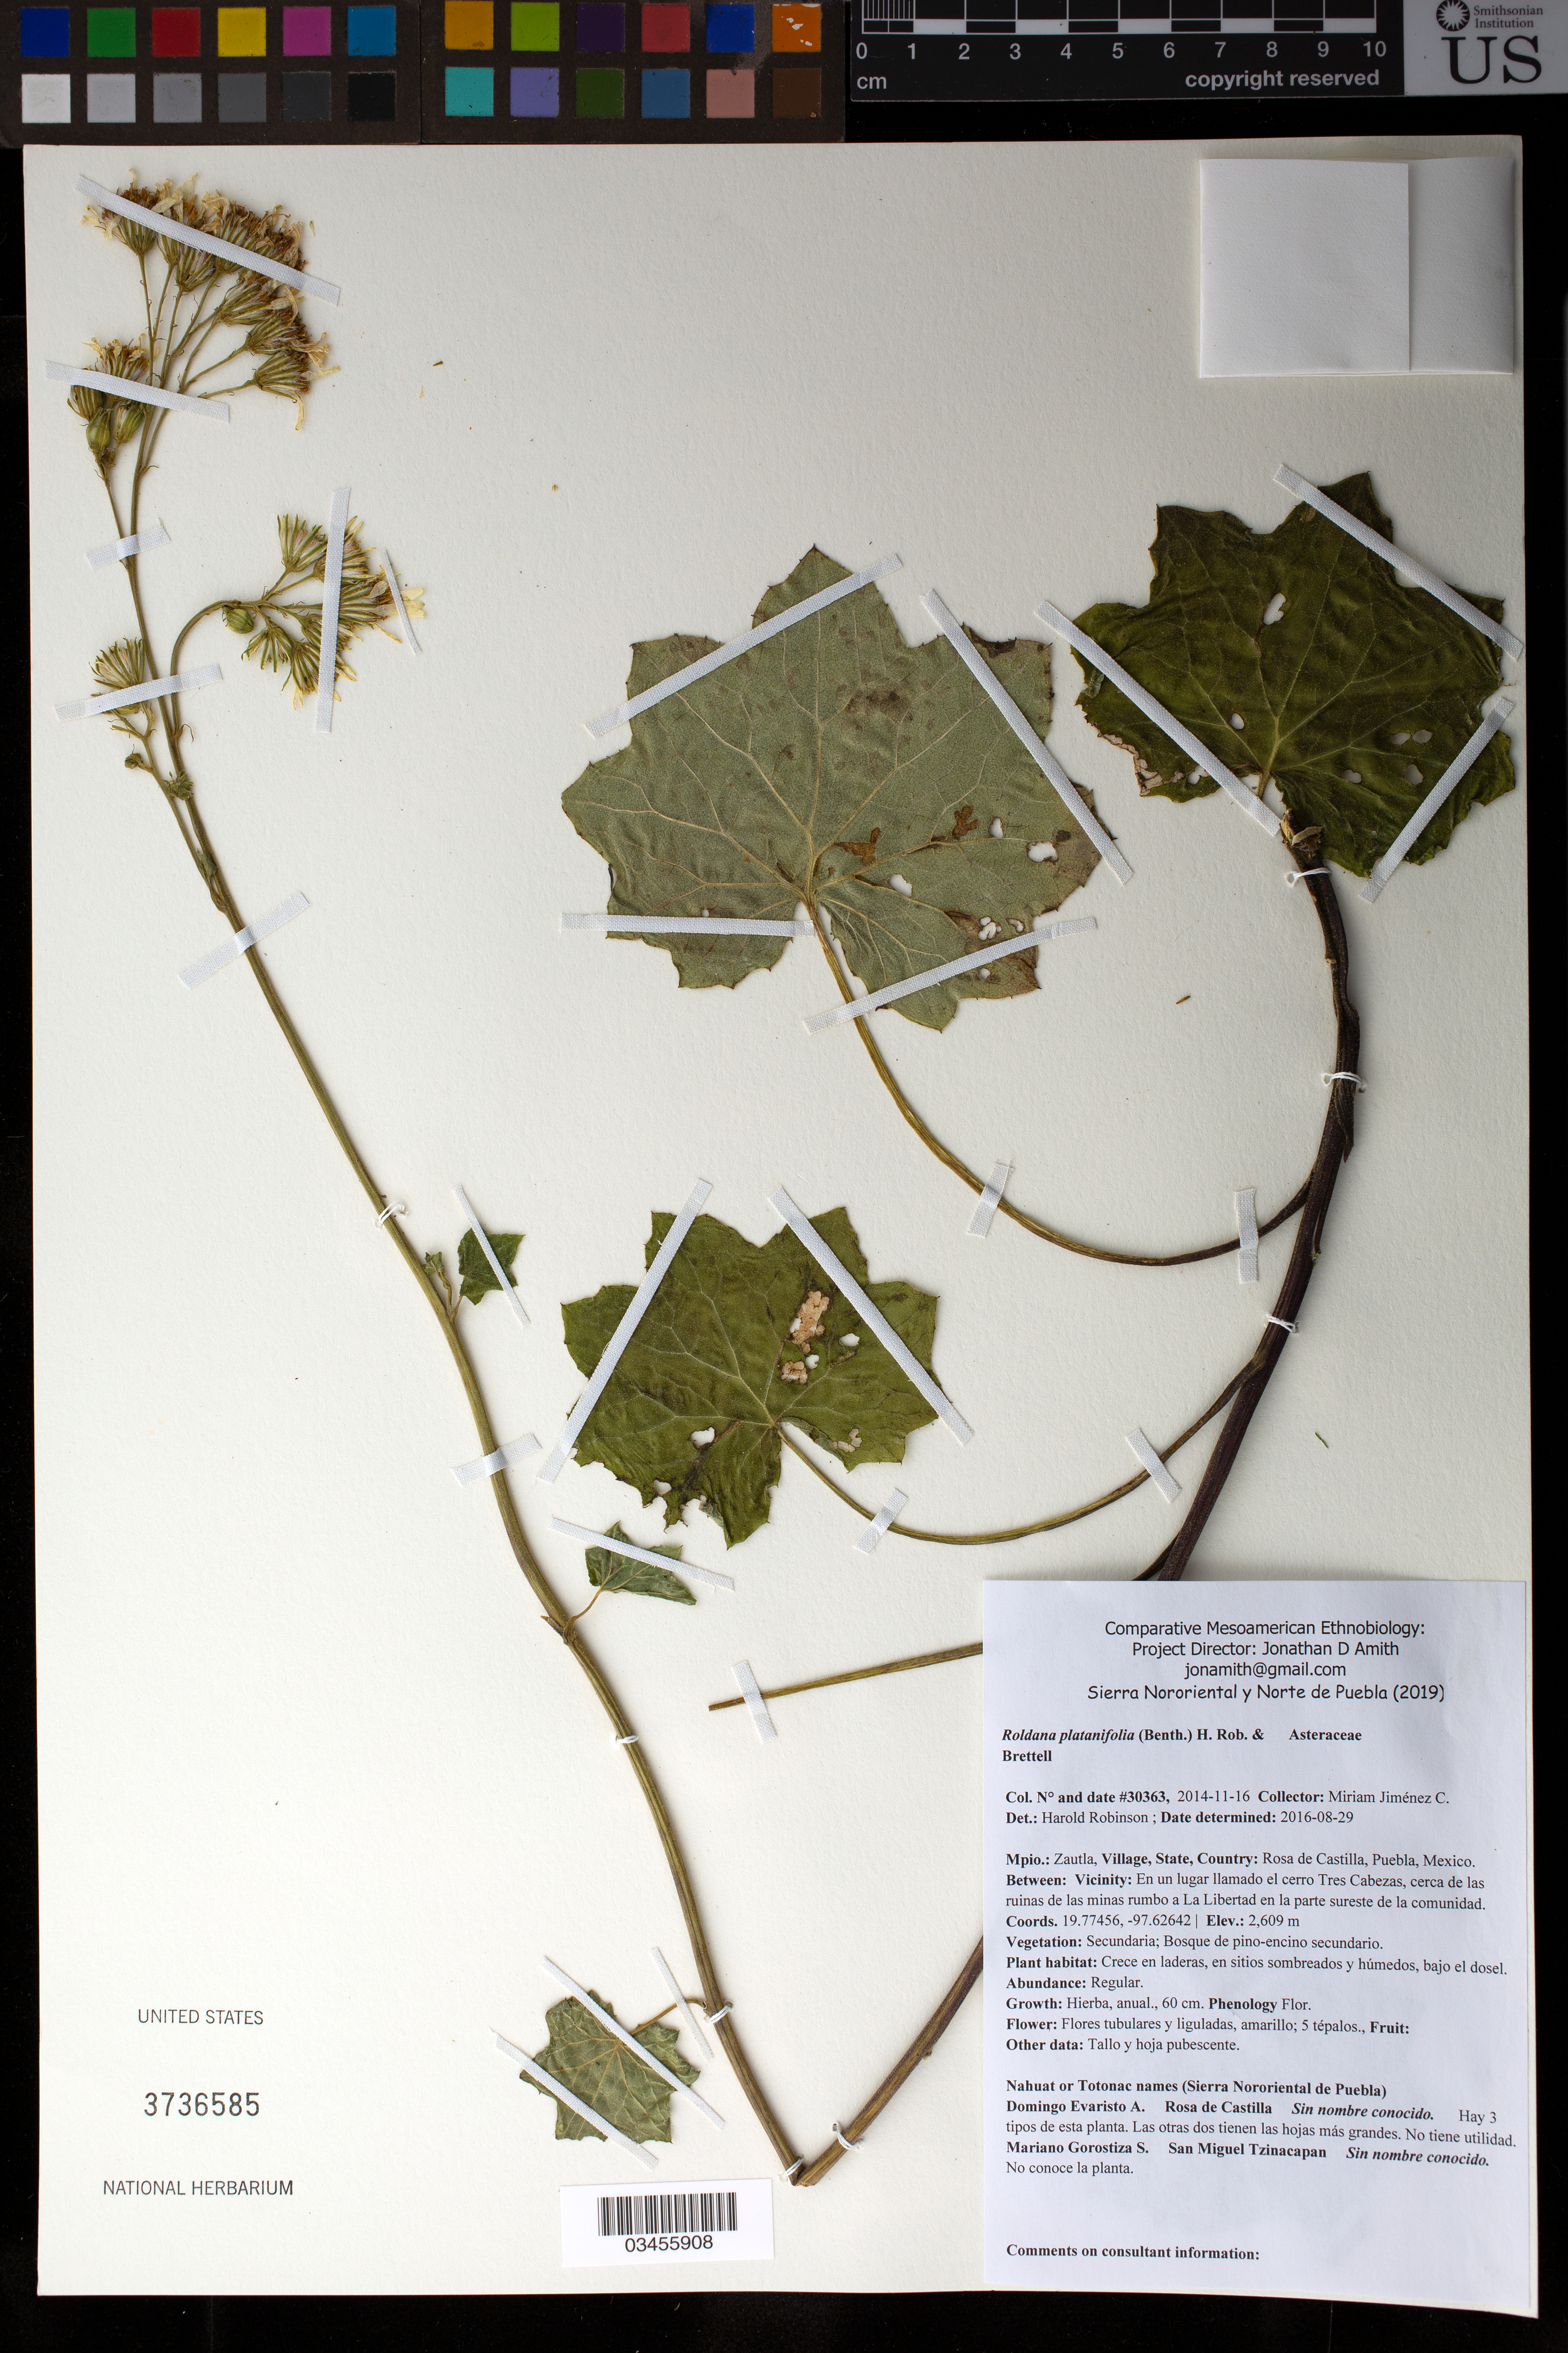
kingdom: Plantae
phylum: Tracheophyta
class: Magnoliopsida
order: Asterales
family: Asteraceae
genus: Roldana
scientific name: Roldana platanifolia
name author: (Benth.) H. Rob. & Brettell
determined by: Robinson, Harold E., (US)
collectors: M. Jiménez Chimil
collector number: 30363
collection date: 2014-11-16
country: México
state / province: Puebla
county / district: Zautla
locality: PUEBLO: Rosa de Castilla; LOCALIDAD EXACTA: En el cerro Tres Cabezas, cerca de las ruinas de las minas rumbo a La Libertad en la parte sureste de la comunidad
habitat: Bosque de pino-encino secundario; en laderas, en sitios sombreados y húmedos, bajo el dorsel.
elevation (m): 2609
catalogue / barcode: US 3736585